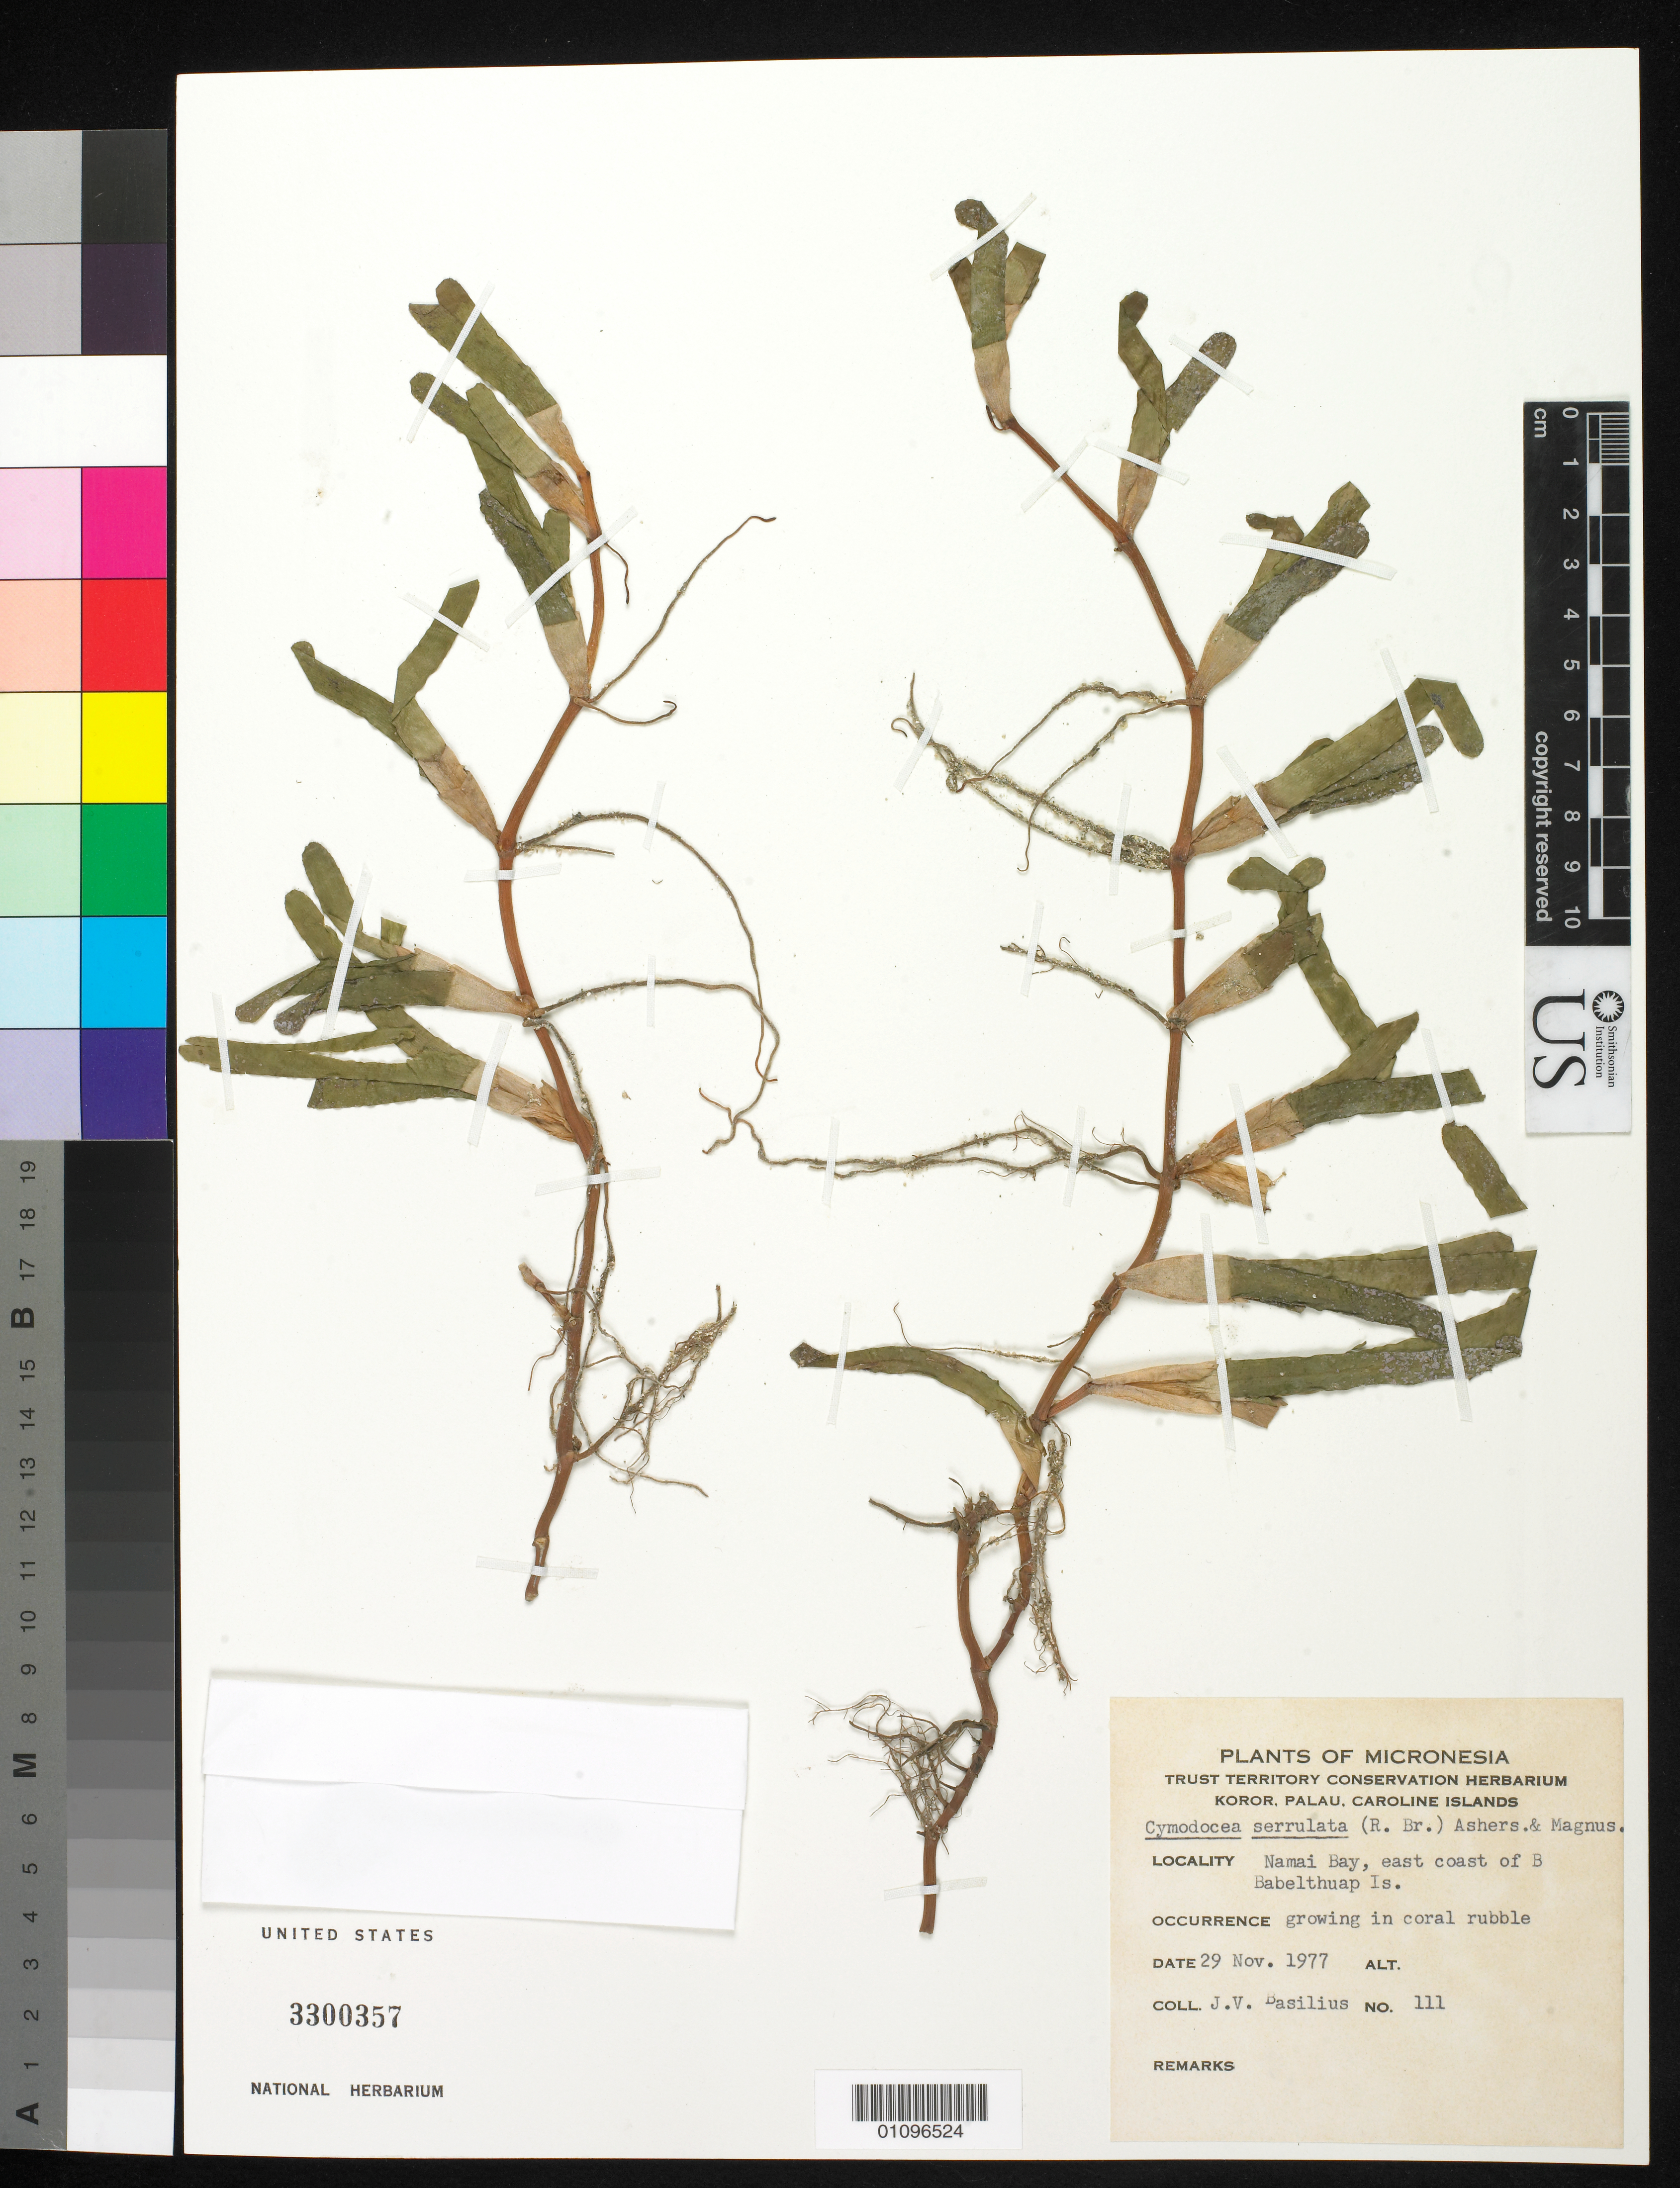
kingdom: Plantae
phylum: Tracheophyta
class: Liliopsida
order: Alismatales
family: Cymodoceaceae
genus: Cymodocea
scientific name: Cymodocea serrulata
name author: (R. Br.) Magnus & Ashers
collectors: J. Basilius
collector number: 111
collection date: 1977-11-29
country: Palau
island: Babeldaob [Babelthuap]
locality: Namai Bay, east coast of Babelthuap Island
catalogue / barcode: US 3300357